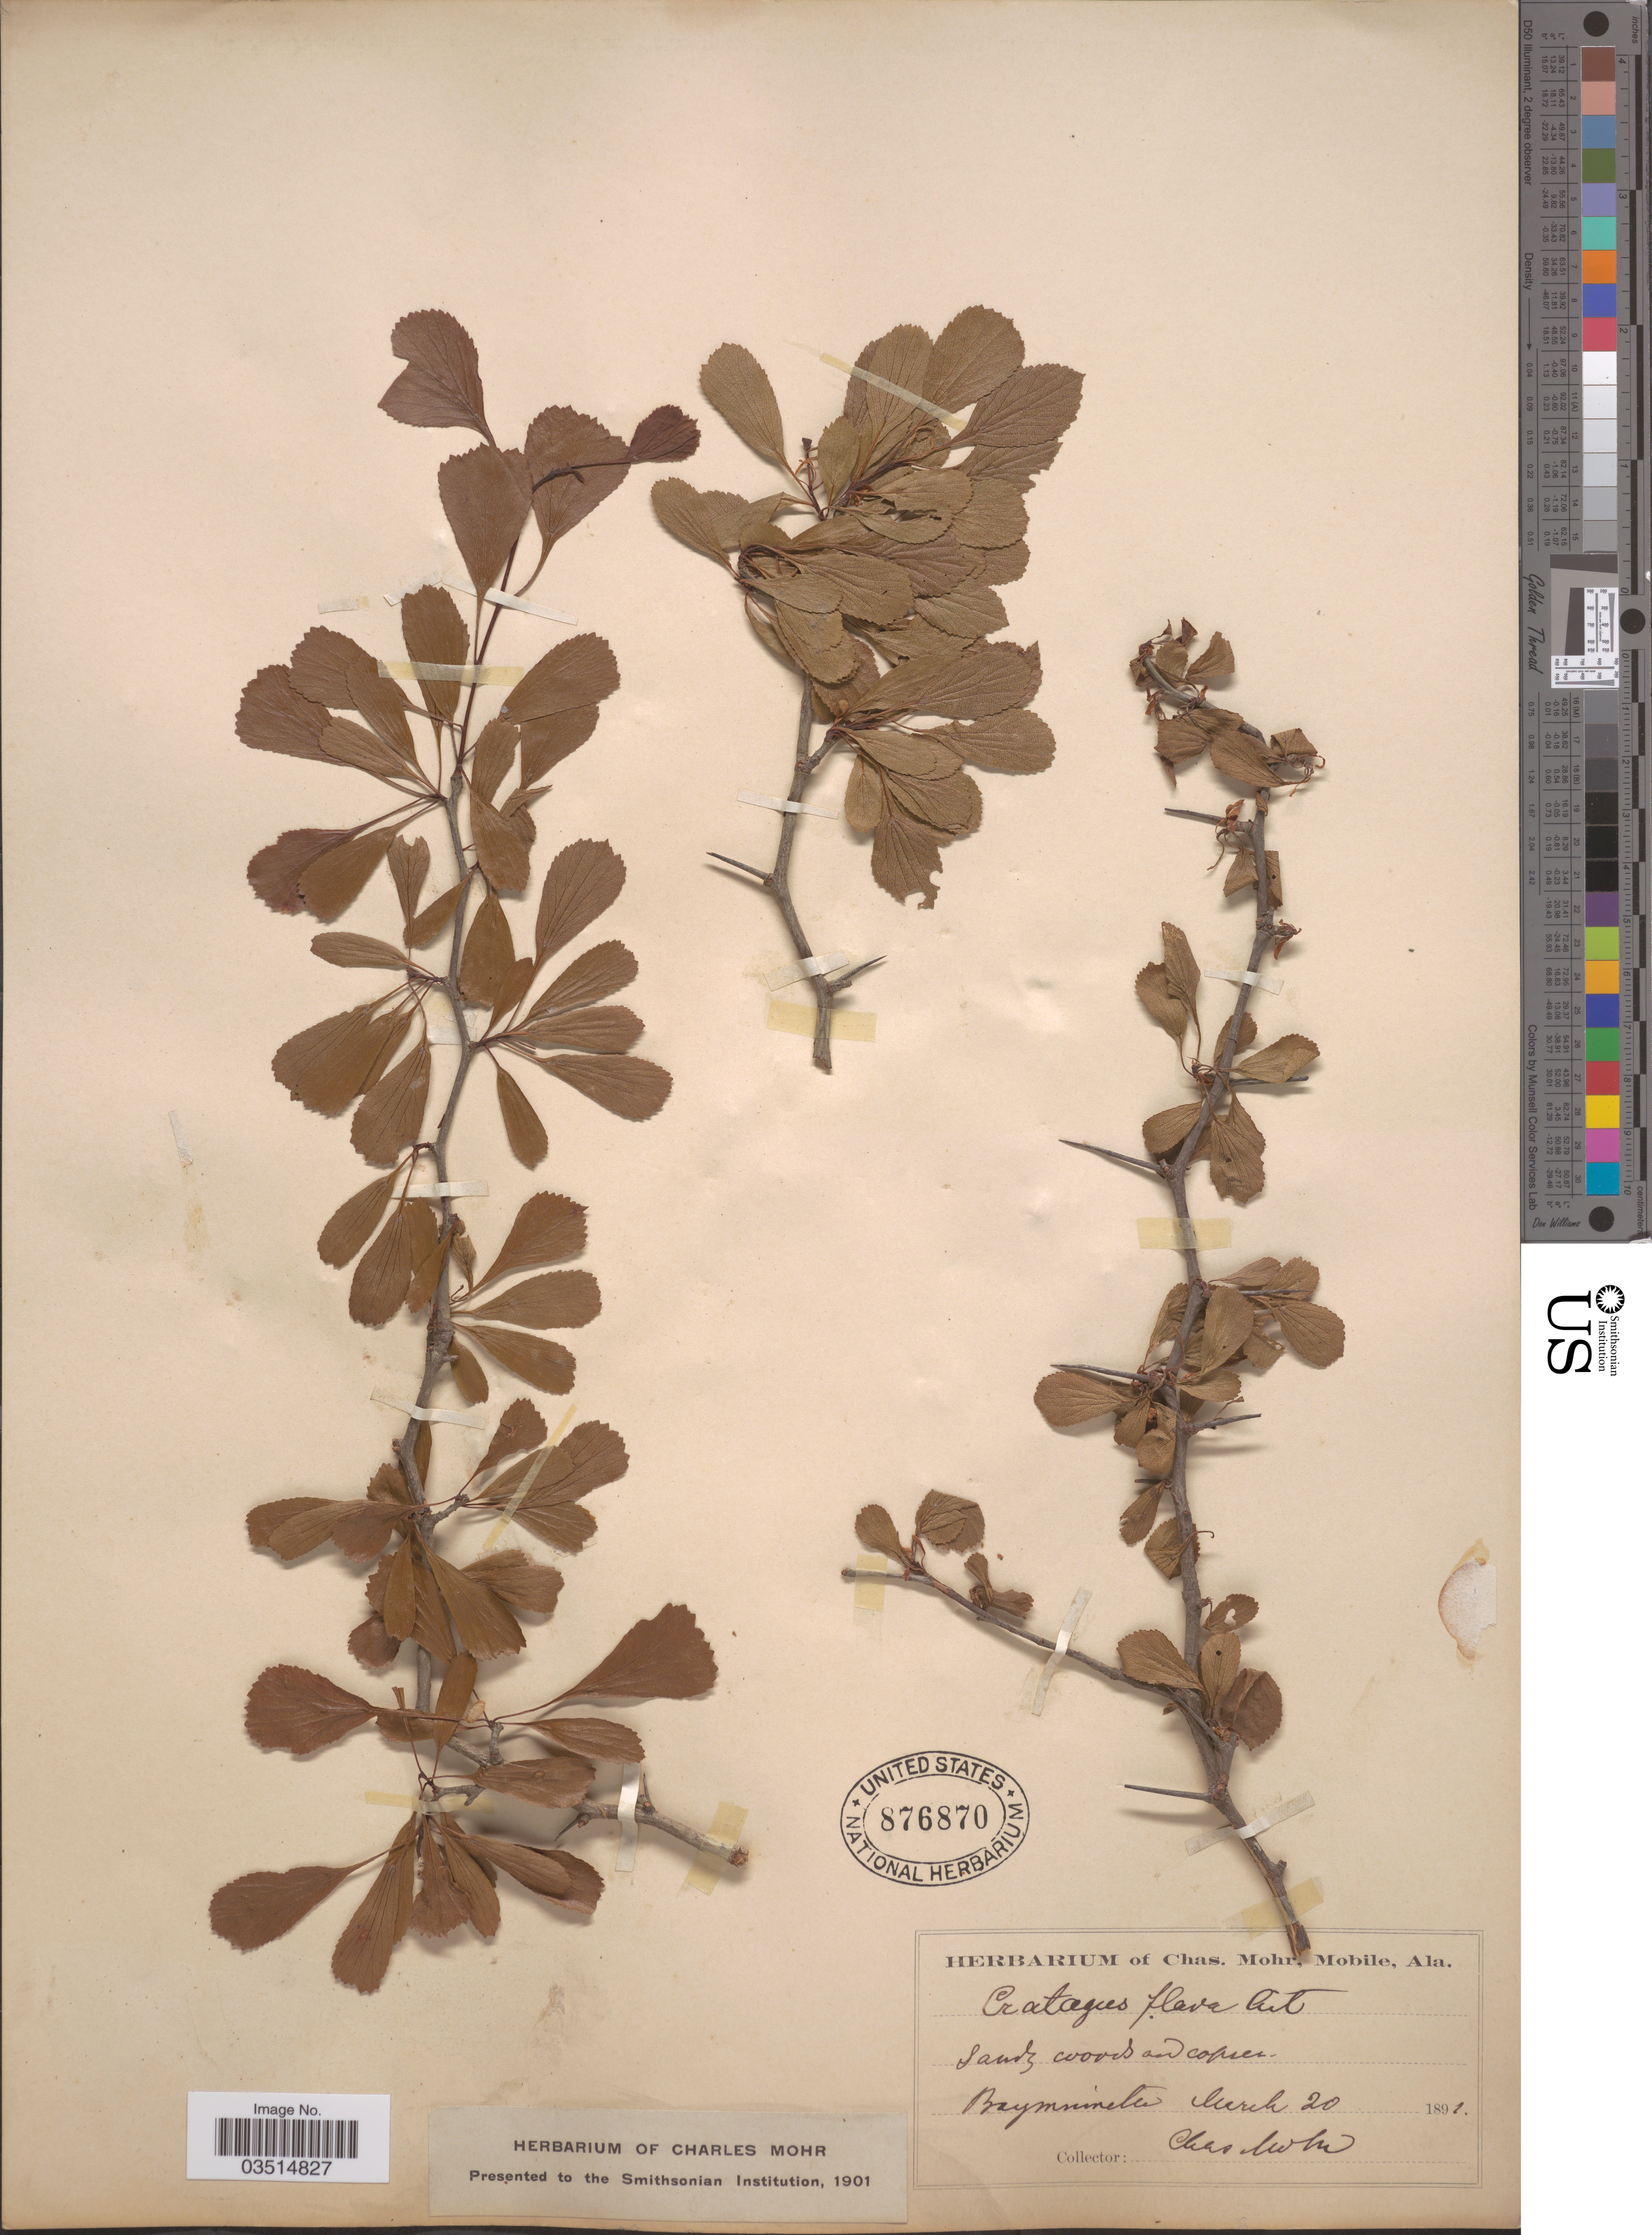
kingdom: Plantae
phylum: Tracheophyta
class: Magnoliopsida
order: Rosales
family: Rosaceae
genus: Crataegus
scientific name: Crataegus flava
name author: Aiton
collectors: Mohr, C. T. (herbarium)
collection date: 1891-03-20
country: United States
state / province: Alabama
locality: Bay Minette.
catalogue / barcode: US 876870